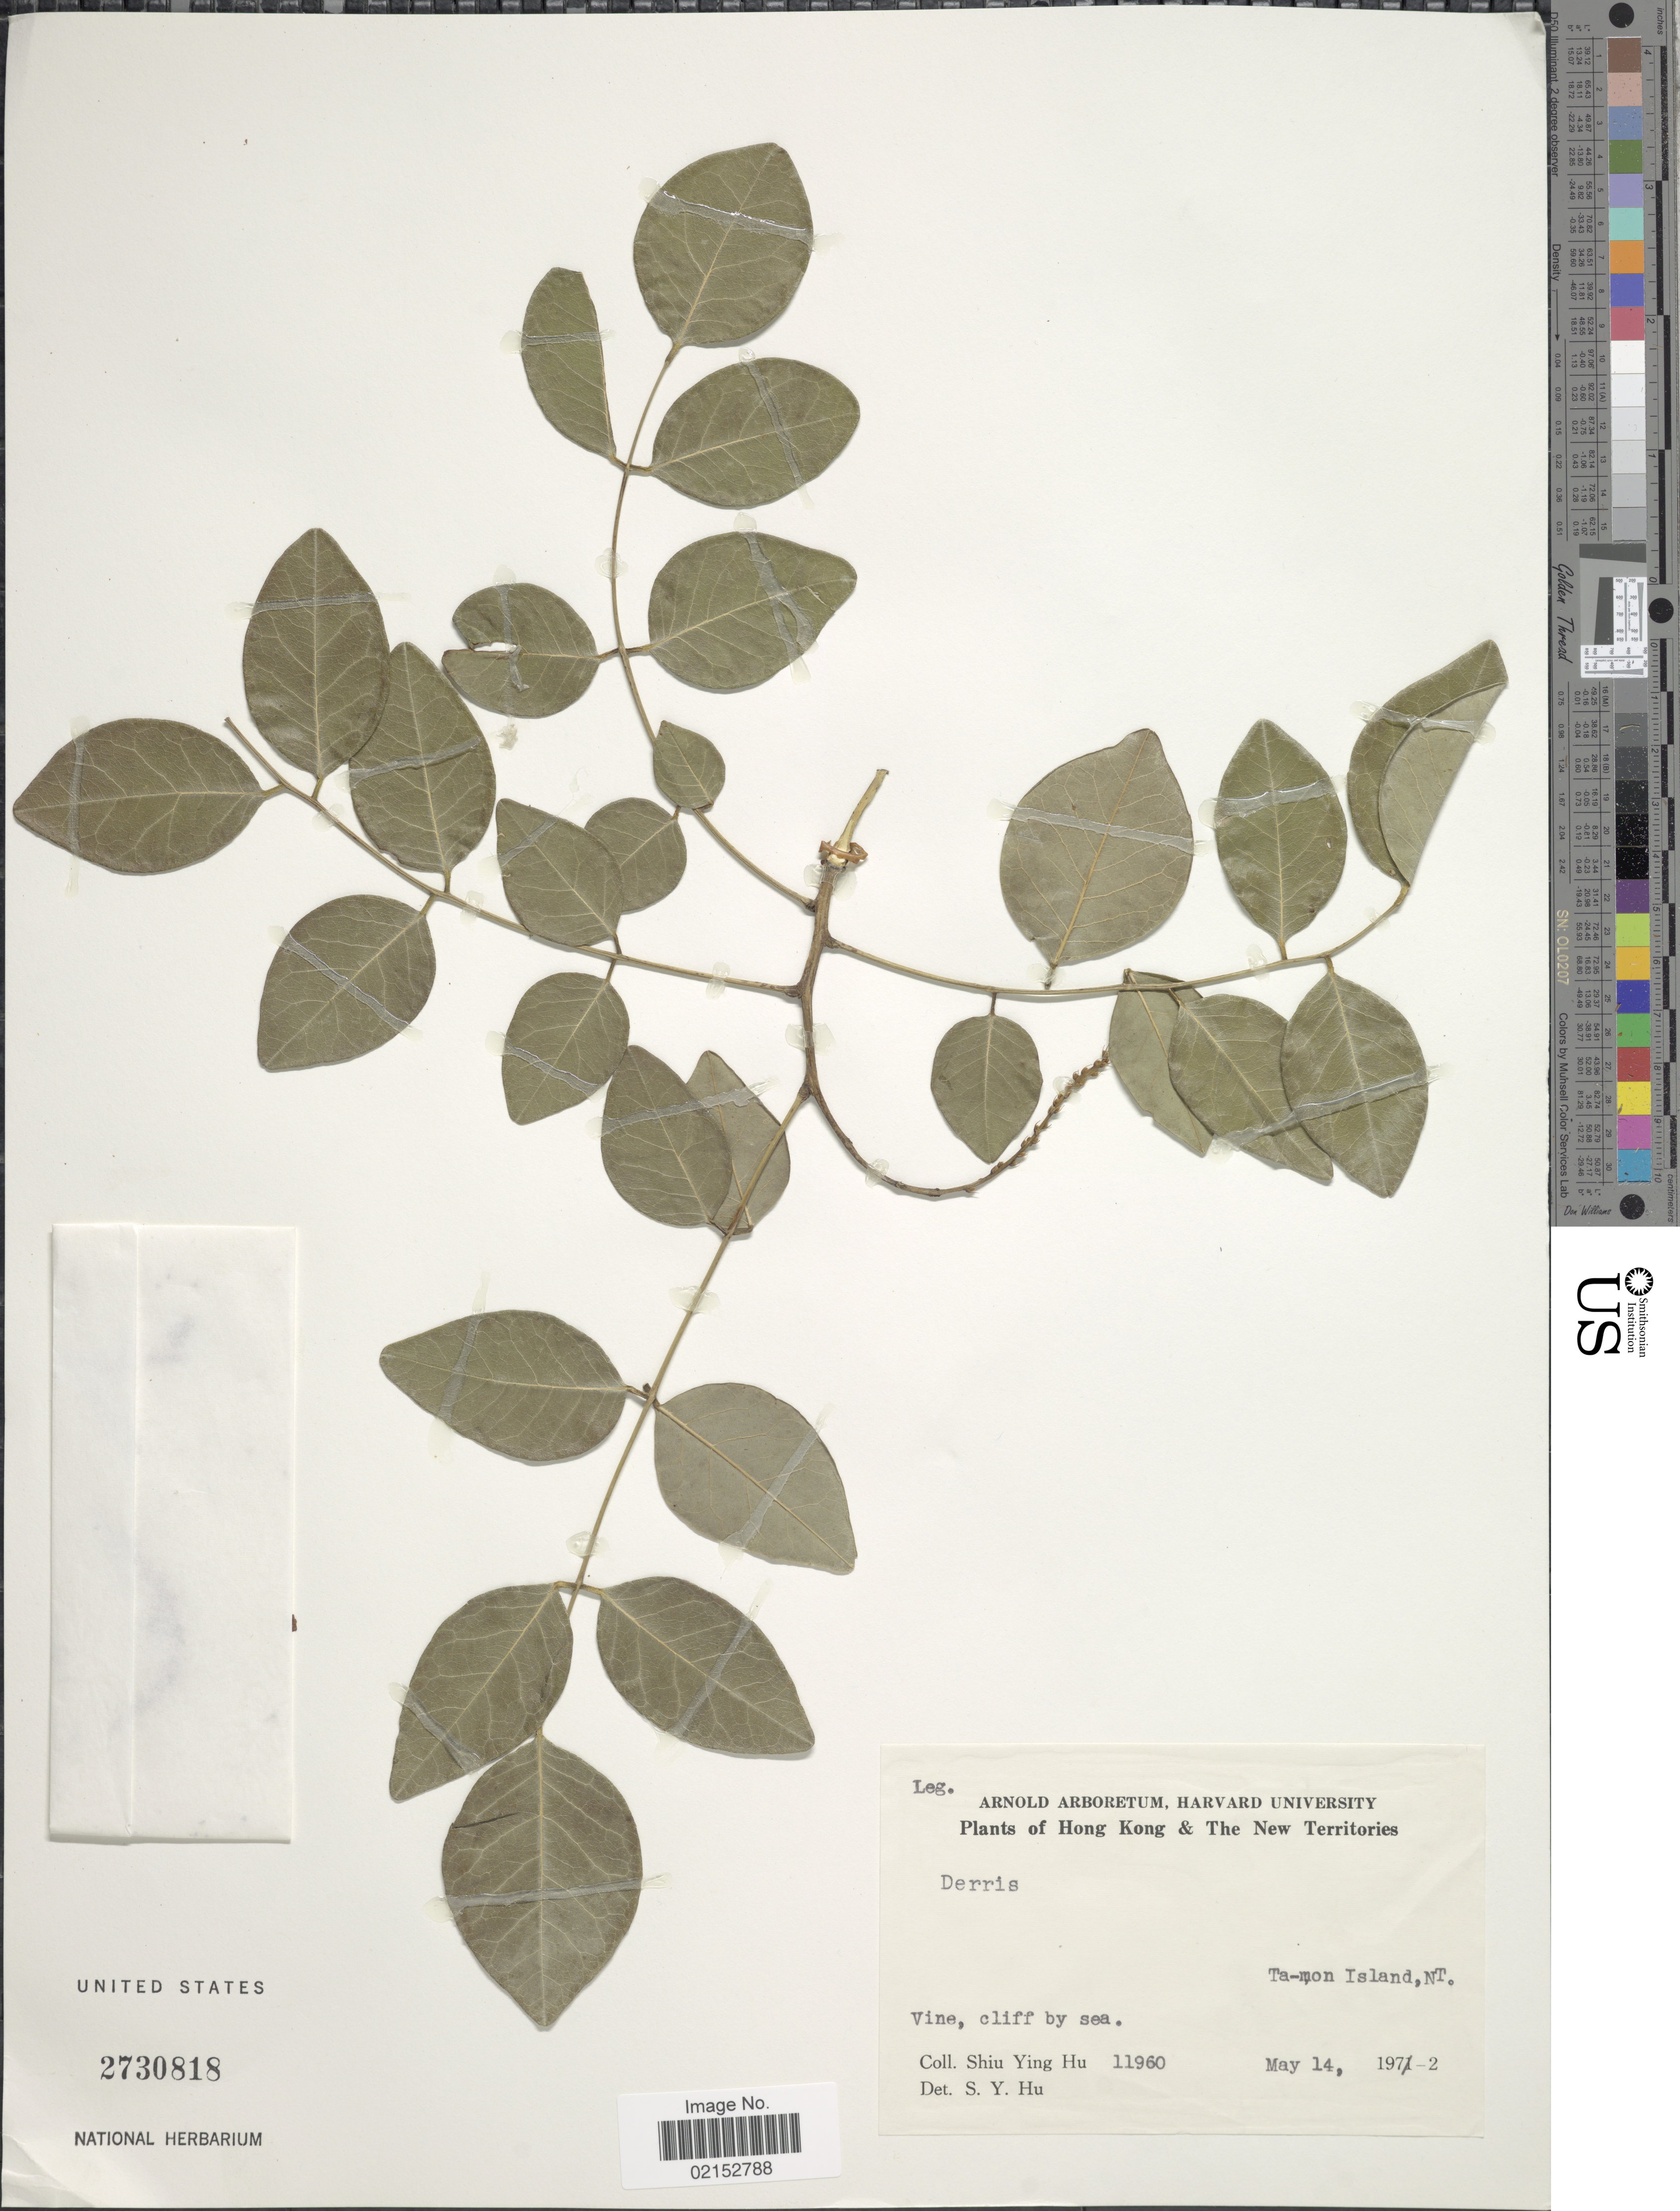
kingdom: Plantae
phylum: Tracheophyta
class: Magnoliopsida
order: Fabales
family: Fabaceae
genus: Derris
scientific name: Derris sp.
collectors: S. Y. Hu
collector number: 11960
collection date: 1972-05-14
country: China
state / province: Hong Kong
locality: The New Territories, Ta-mon Island, NT.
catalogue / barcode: US 2730818